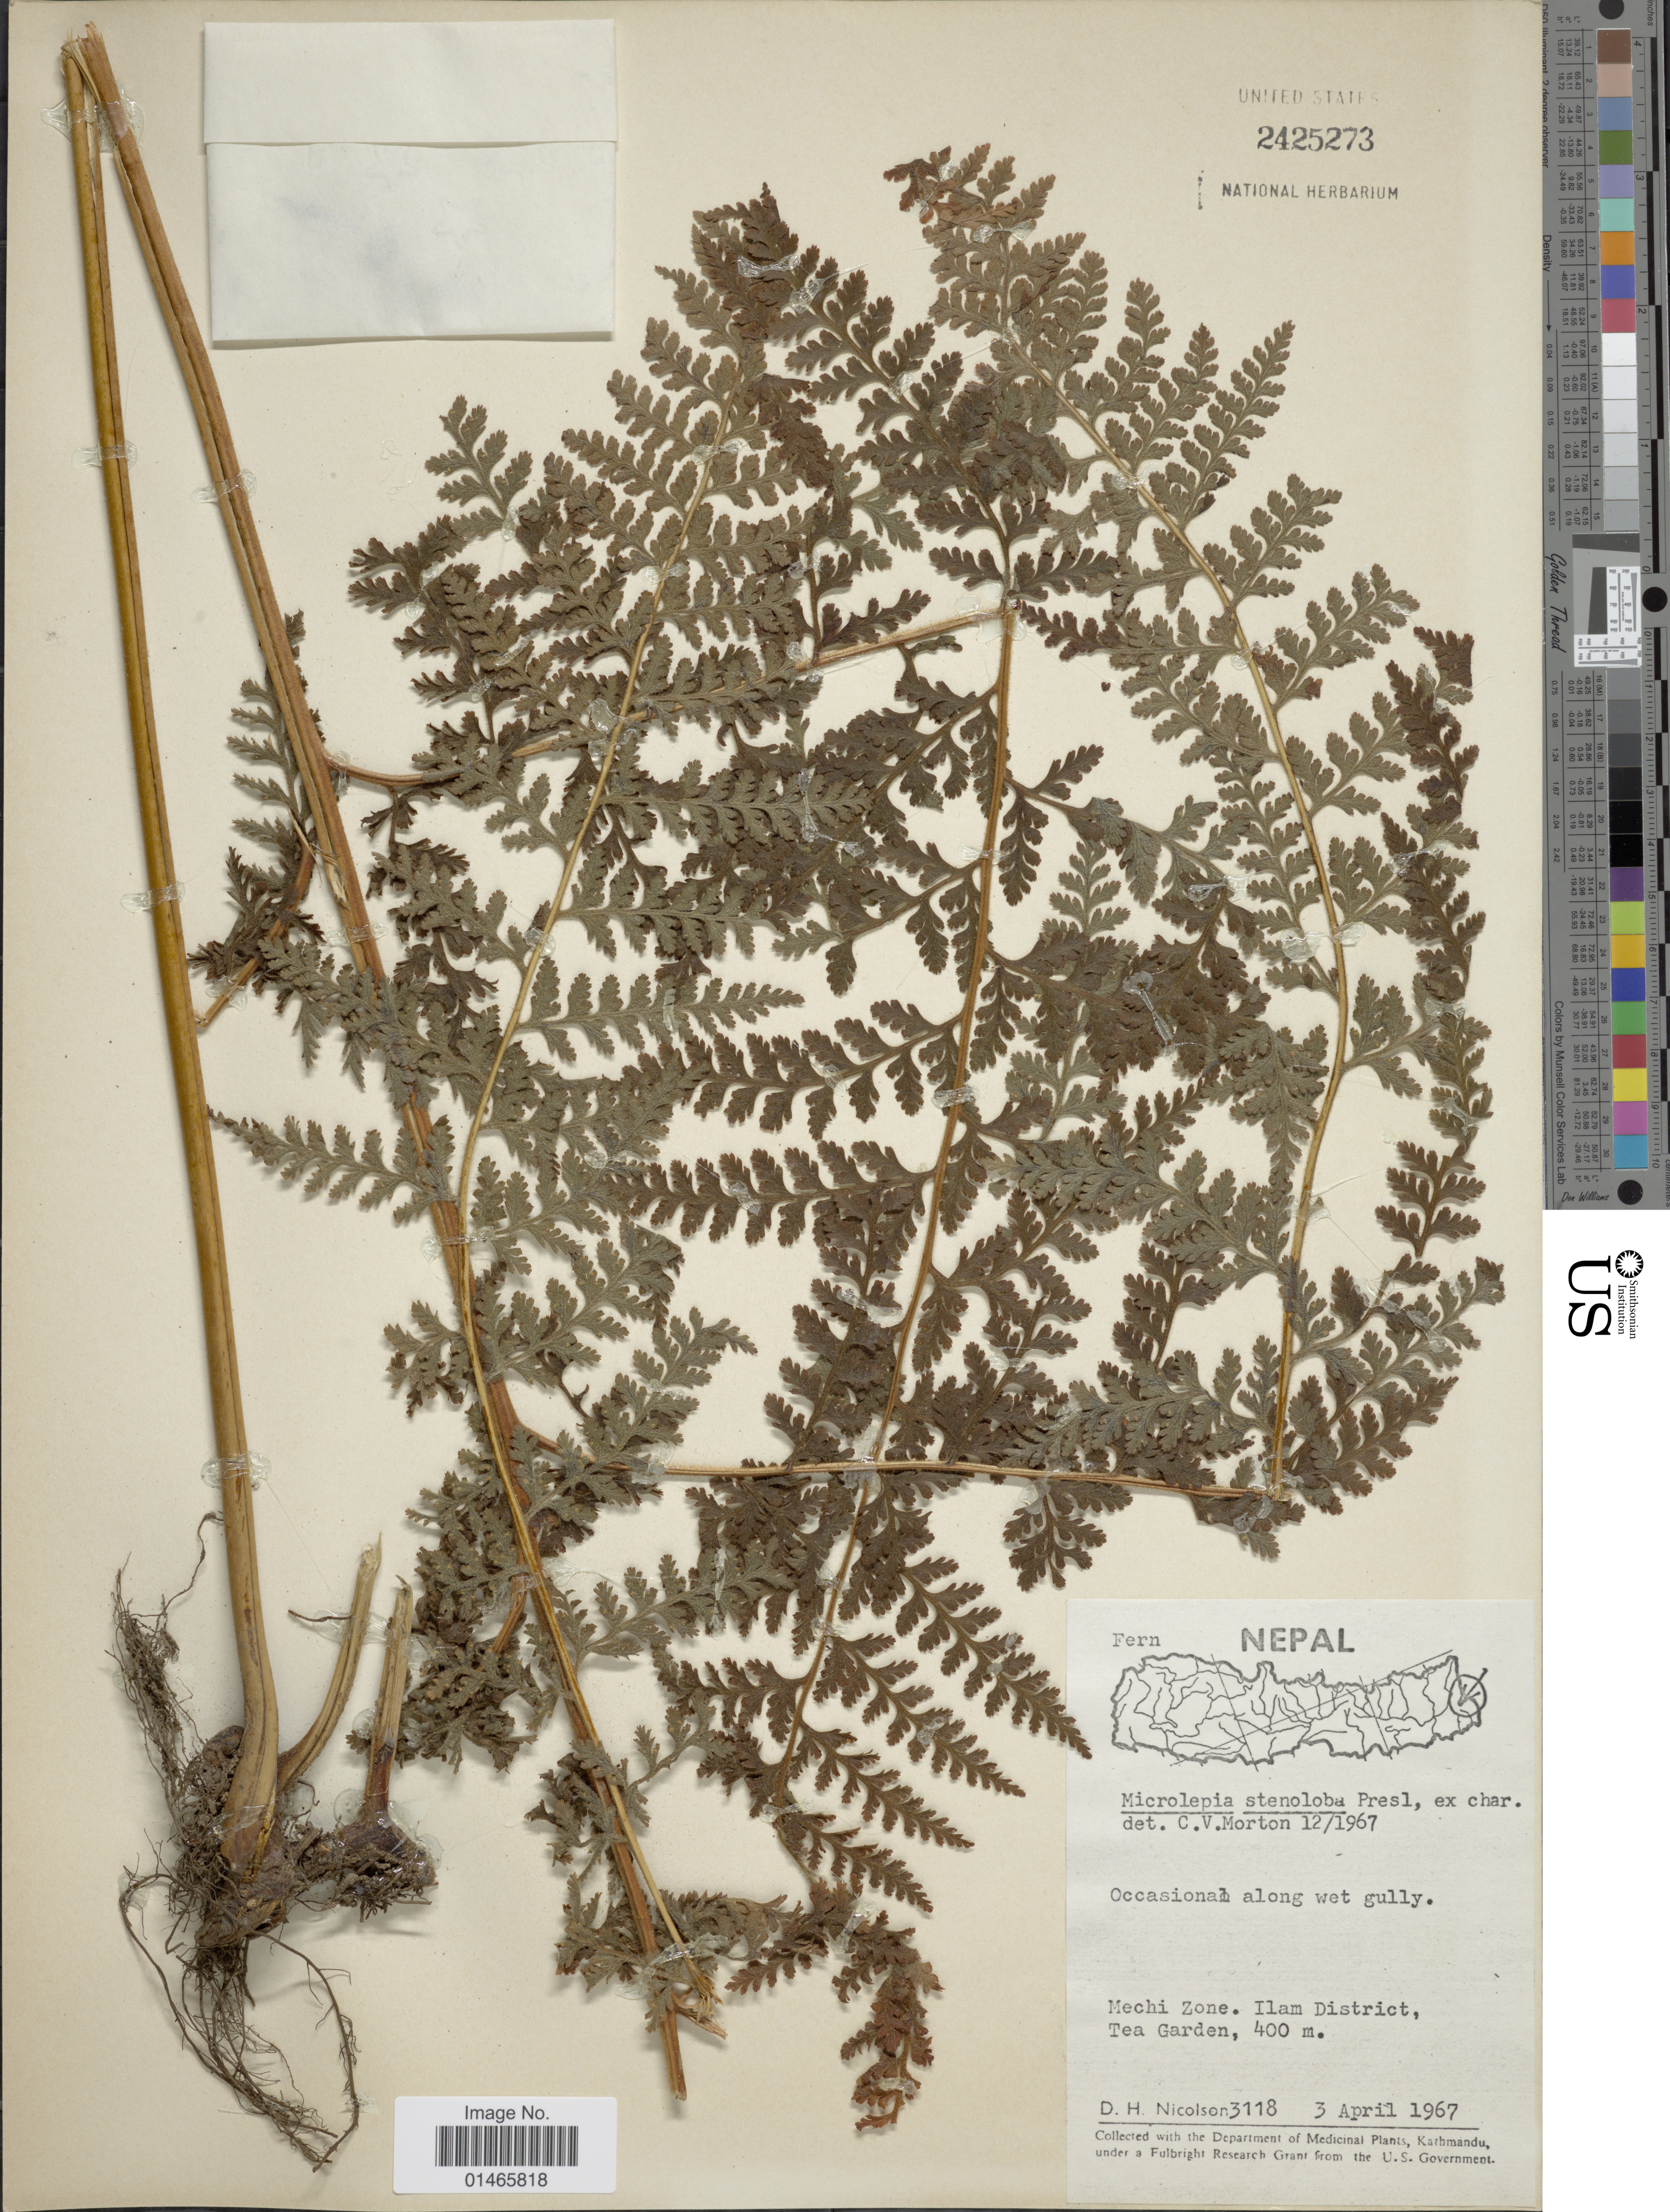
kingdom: Plantae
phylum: Tracheophyta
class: Polypodiopsida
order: Polypodiales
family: Dennstaedtiaceae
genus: Microlepia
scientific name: Microlepia stenolaba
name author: C. Presl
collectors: D. H. Nicolson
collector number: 3118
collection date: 1967-04-03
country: Nepal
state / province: Mechi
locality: Mechi Zone, Ilam District, Tea Garden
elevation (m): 400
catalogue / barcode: US 2425273